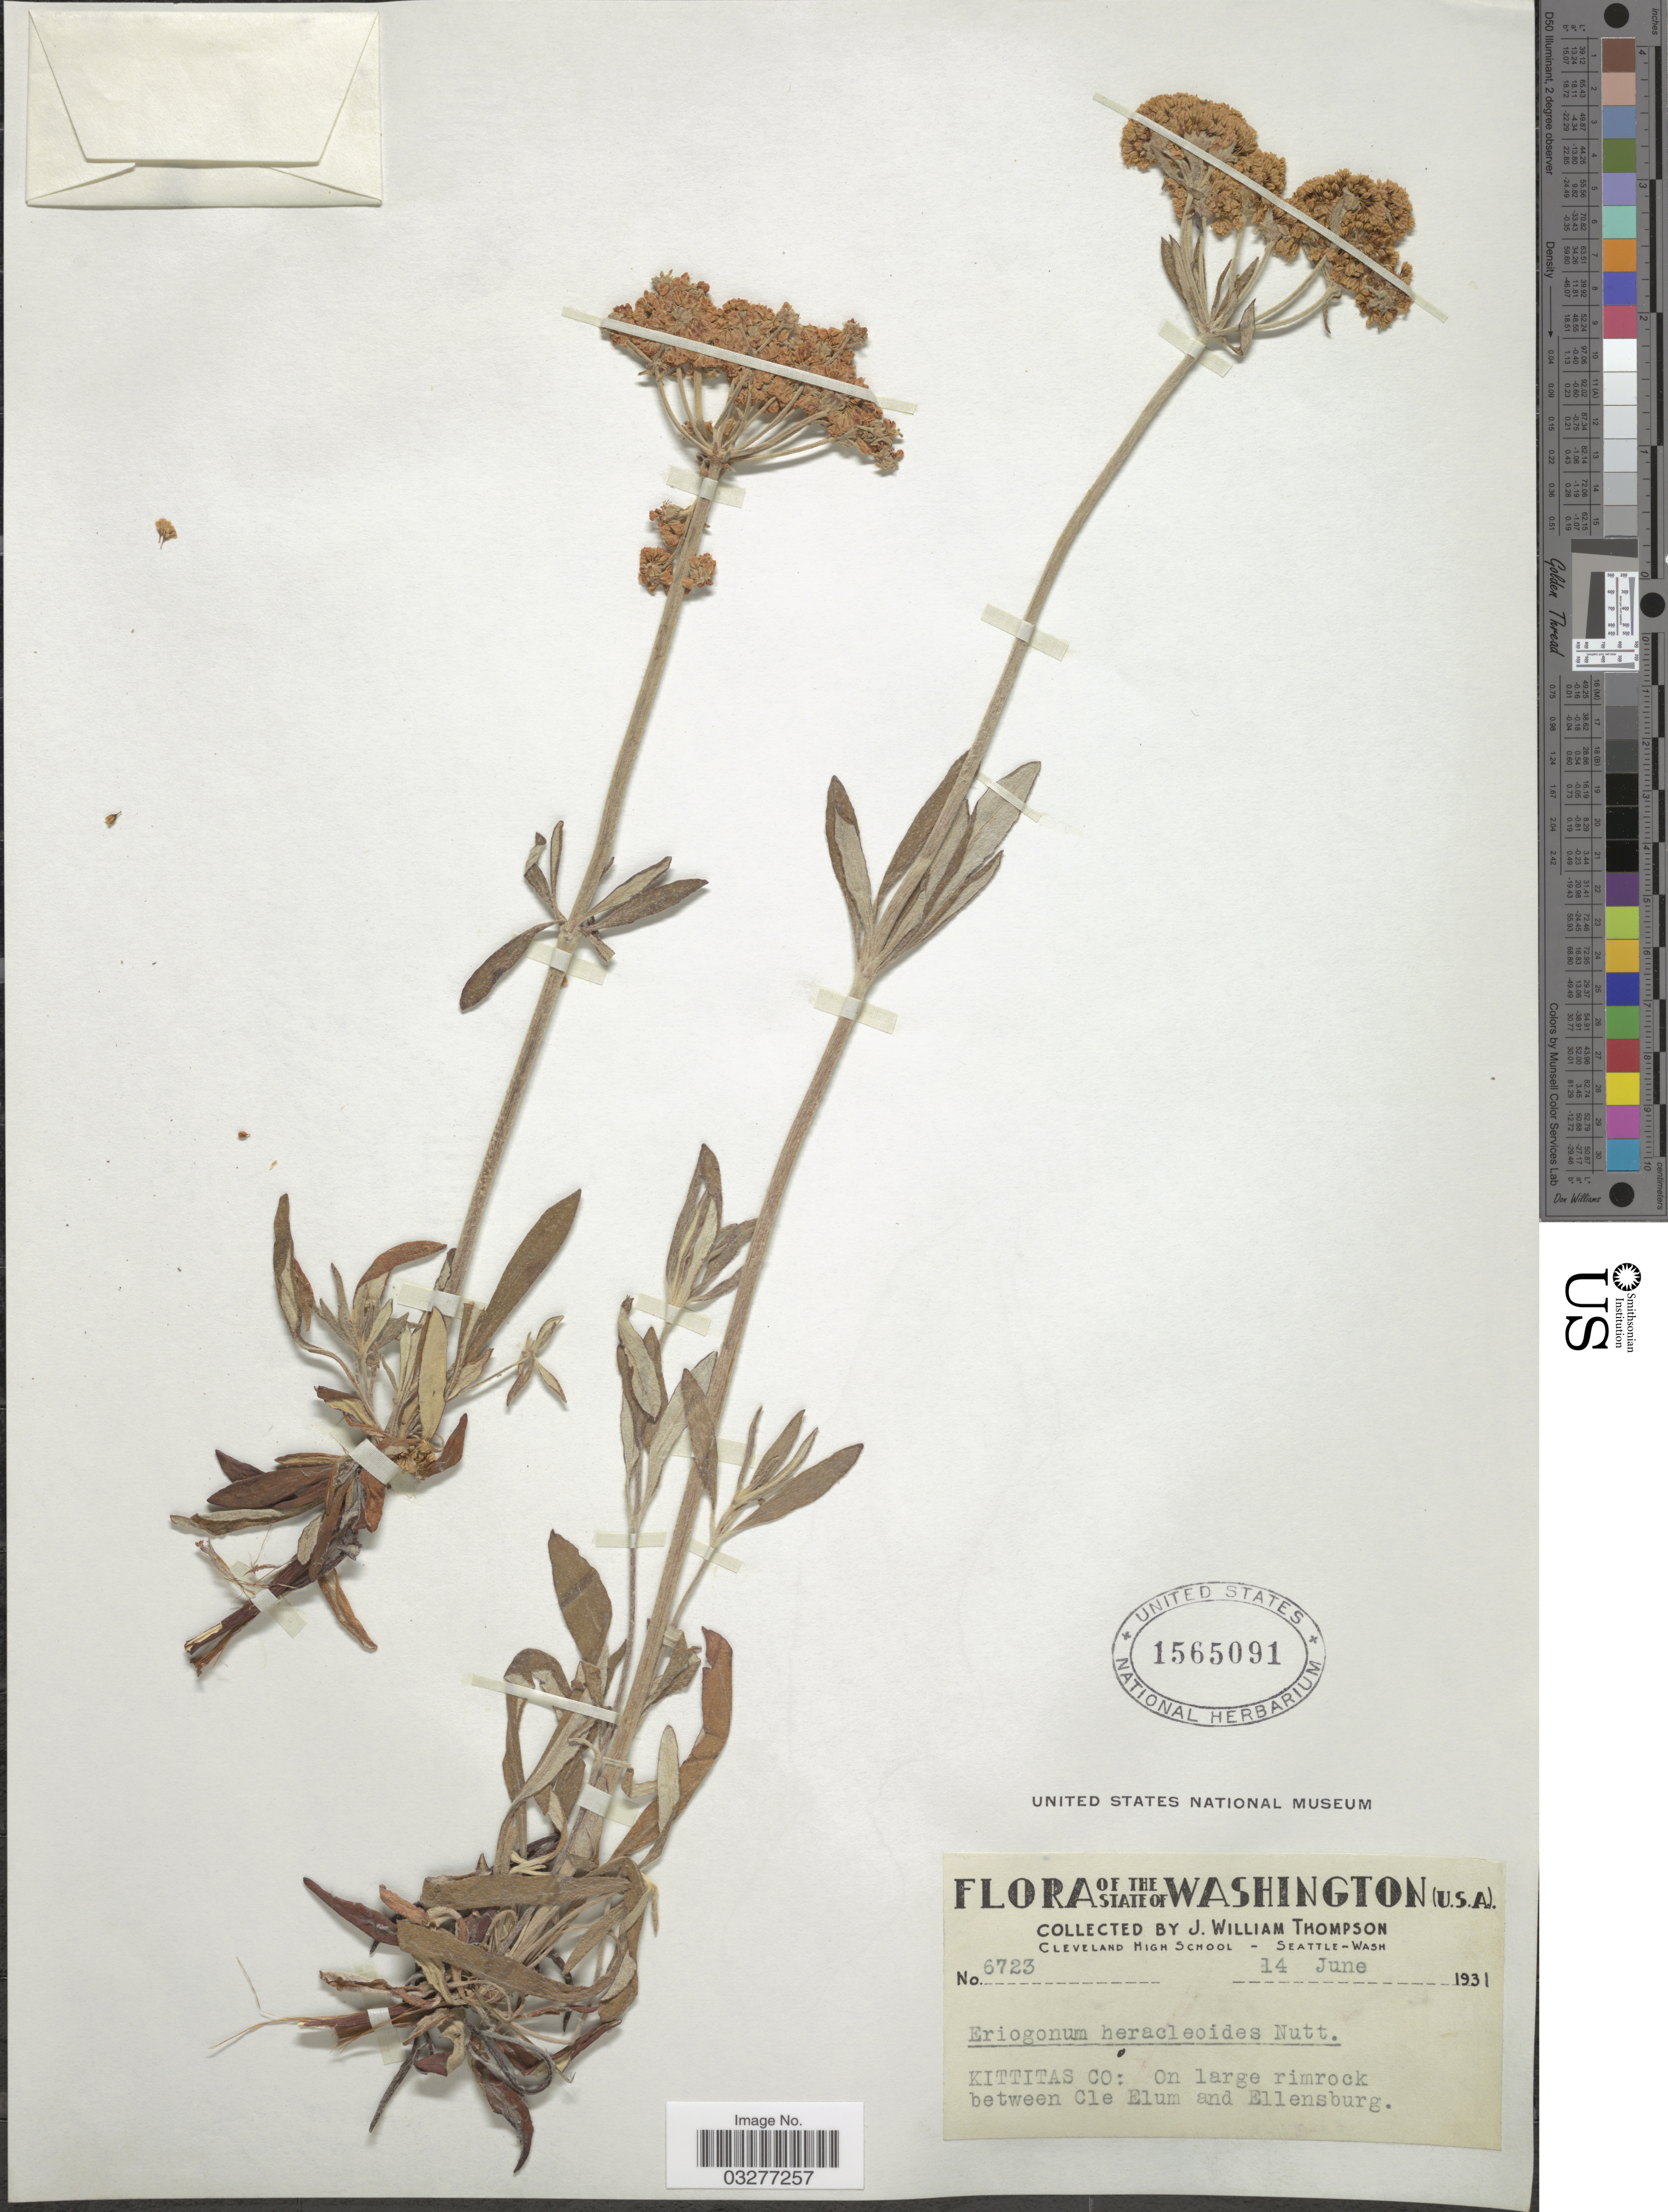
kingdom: Plantae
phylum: Tracheophyta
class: Magnoliopsida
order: Caryophyllales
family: Polygonaceae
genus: Eriogonum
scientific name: Eriogonum heracleoides var. angustifolium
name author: (Nutt.) Torr. & A. Gray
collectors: J. W. Thompson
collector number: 6723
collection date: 1931-06-14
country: United States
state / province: Washington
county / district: Kittitas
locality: Kittitas Co: on large rimrock between Cle Elum and Ellensburg.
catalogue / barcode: US 1565091